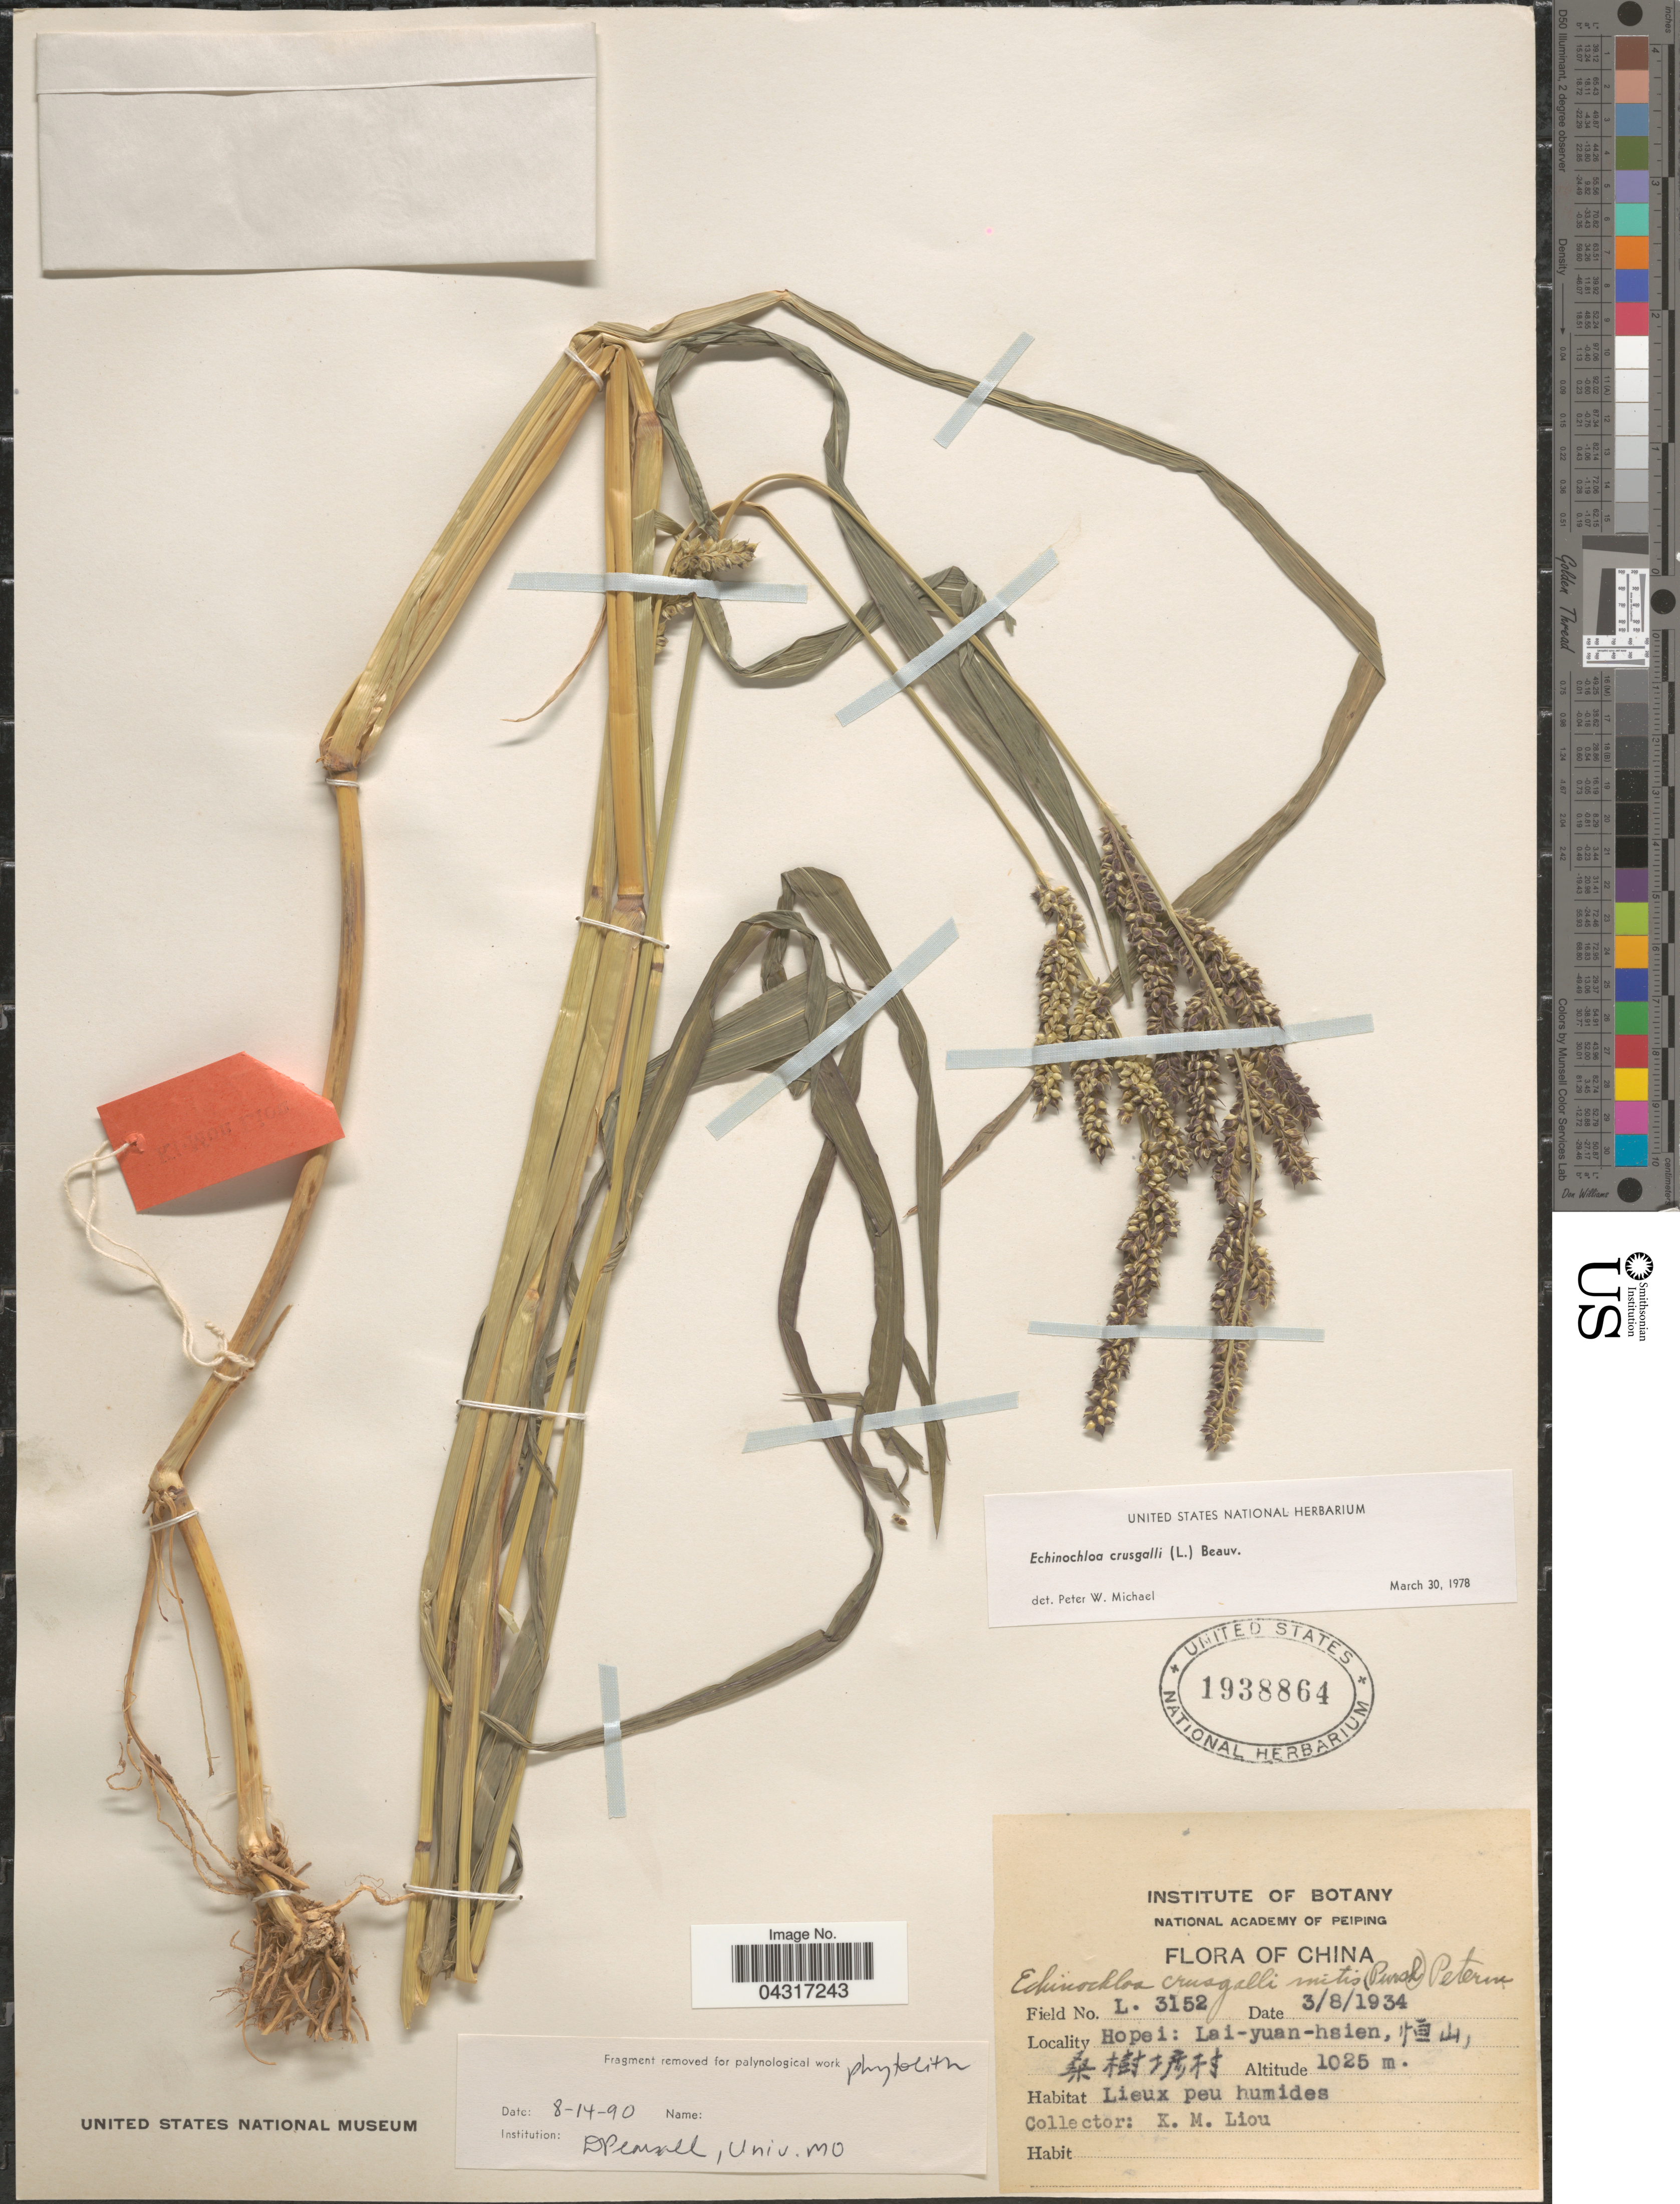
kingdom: Plantae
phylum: Tracheophyta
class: Liliopsida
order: Poales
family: Poaceae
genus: Echinochloa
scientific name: Echinochloa crus-galli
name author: (L.) P. Beauv.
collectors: K. M. Liou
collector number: L3152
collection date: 1934-08-03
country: China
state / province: Hebei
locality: Hopei: Lai-yuan-hsien, X.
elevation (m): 1025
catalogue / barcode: US 1938864